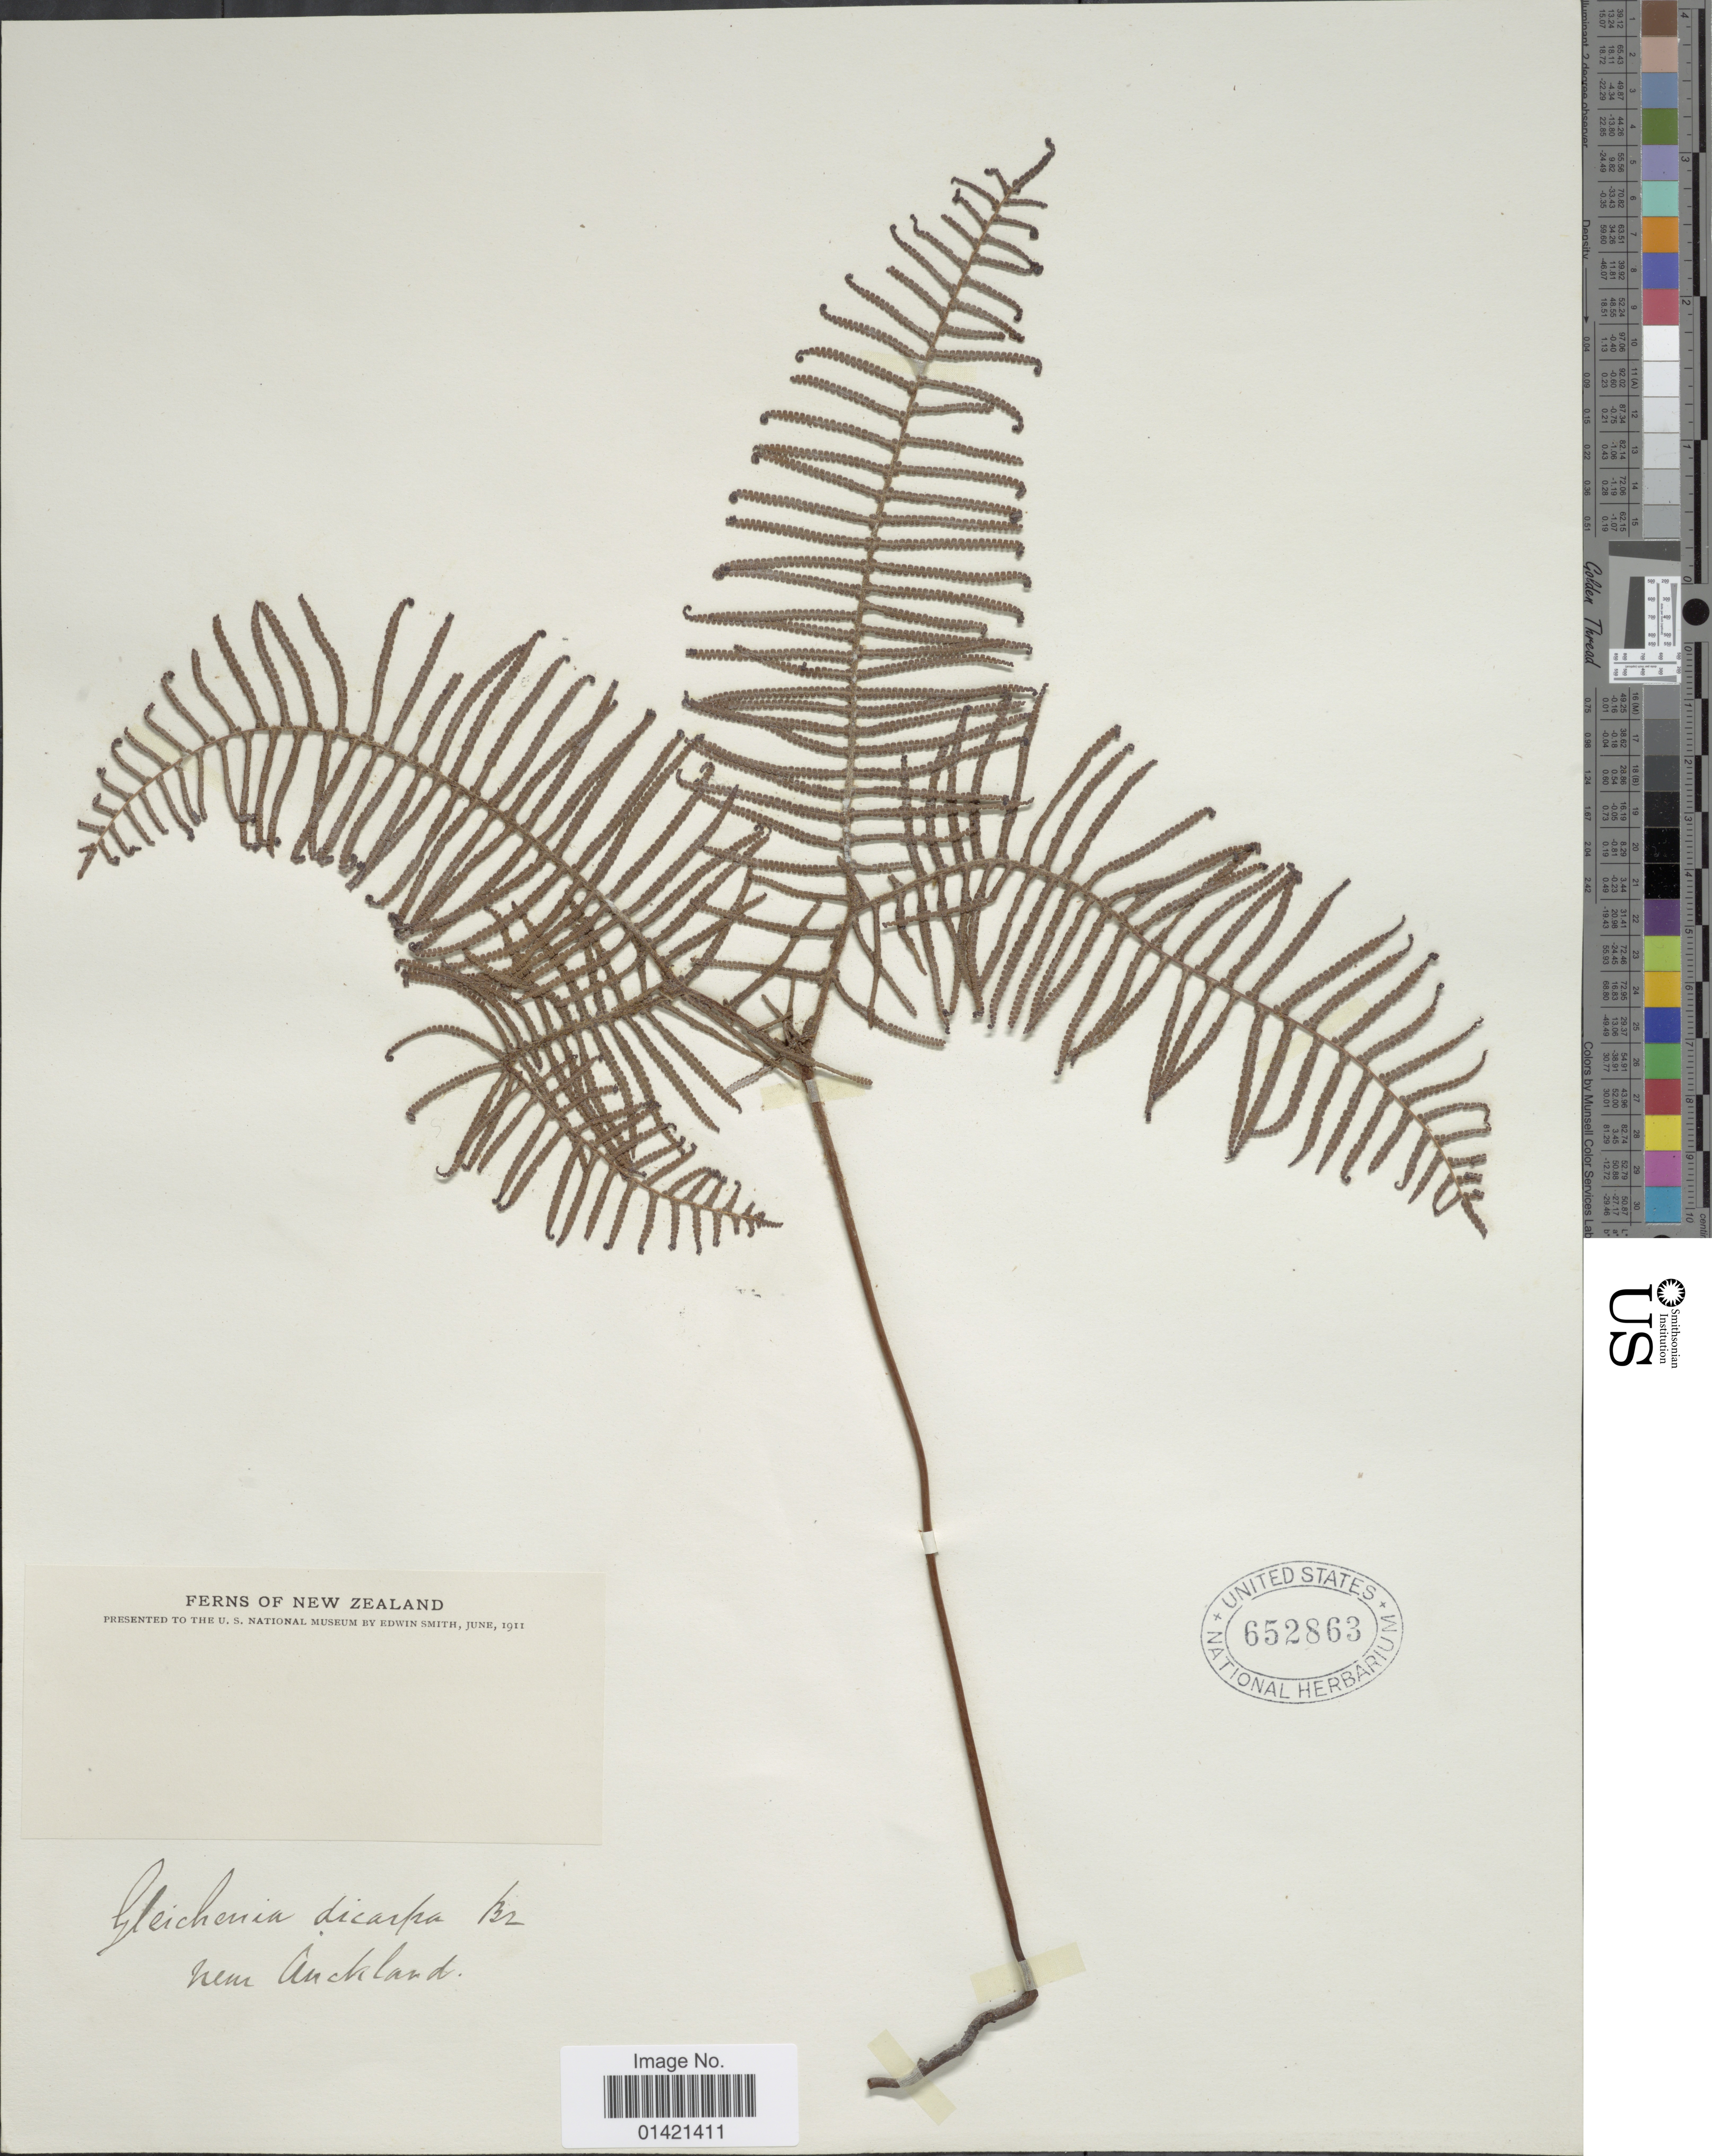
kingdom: Plantae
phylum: Tracheophyta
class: Polypodiopsida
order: Gleicheniales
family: Gleicheniaceae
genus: Gleichenia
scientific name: Gleichenia dicarpa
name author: R. Br.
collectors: E. B. Smith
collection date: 1911-06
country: New Zealand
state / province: Auckland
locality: Near Auckland.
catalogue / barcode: US 652863